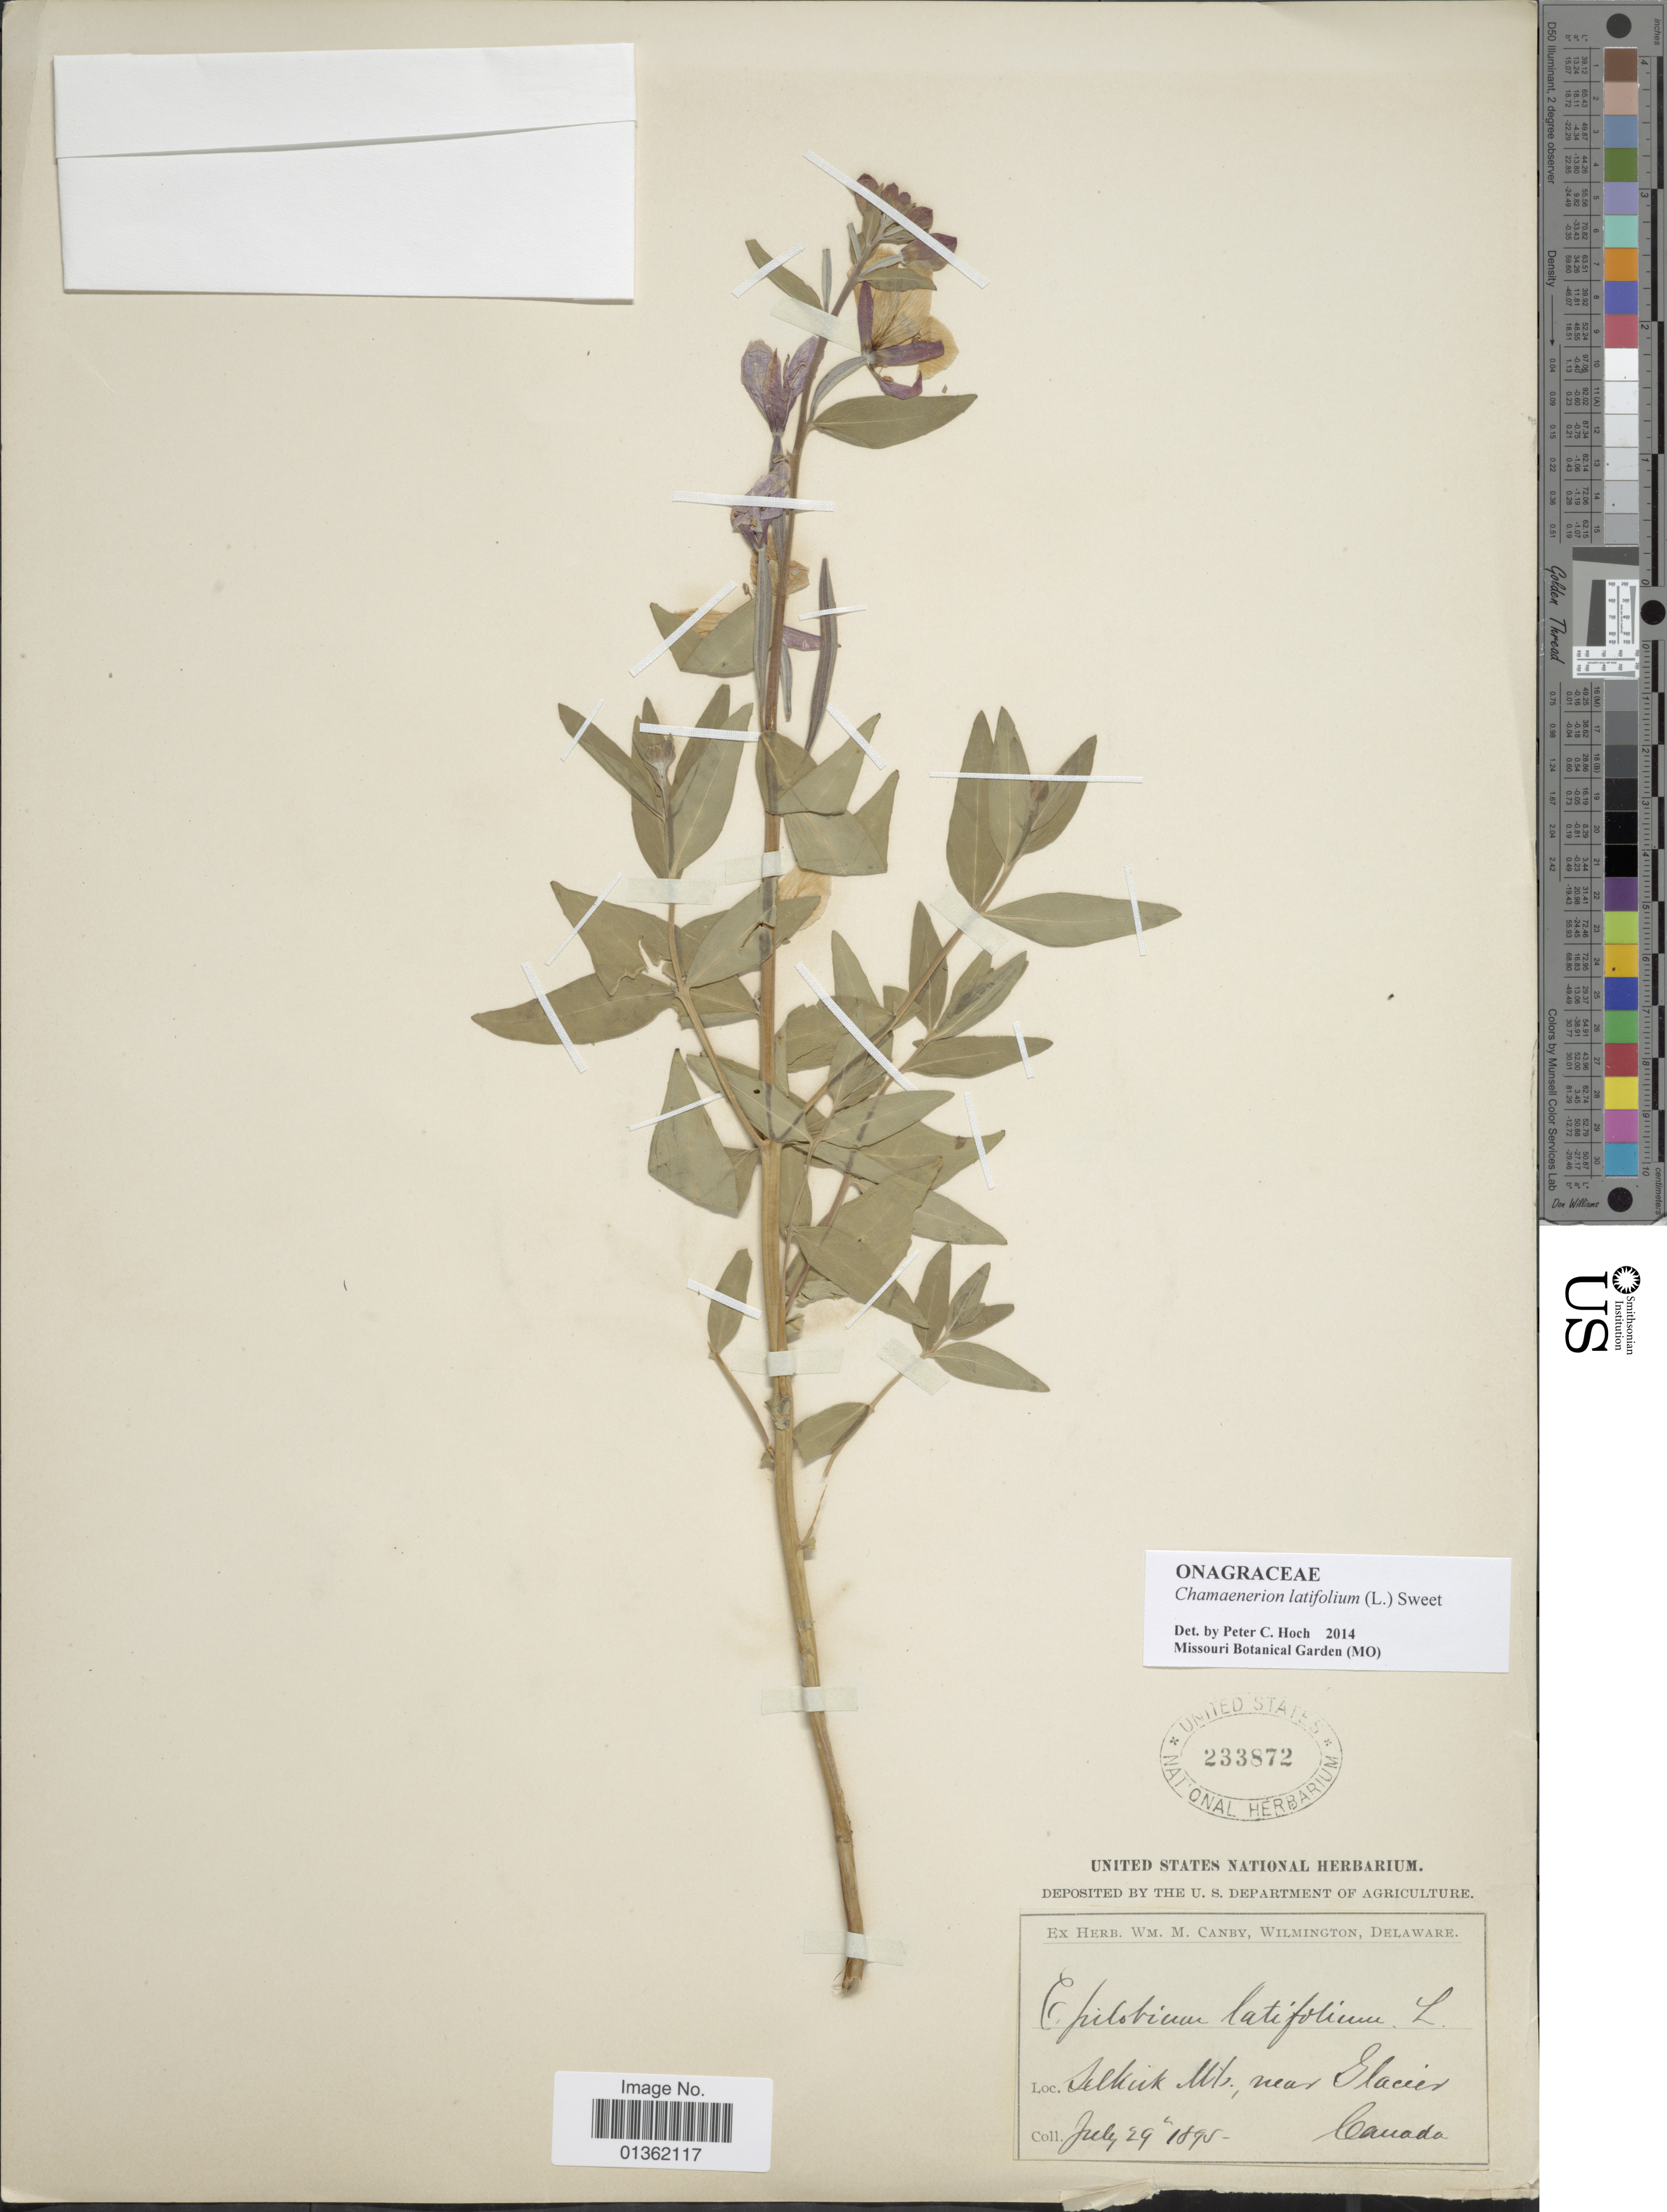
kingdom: Plantae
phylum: Tracheophyta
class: Magnoliopsida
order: Myrtales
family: Onagraceae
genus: Chamaenerion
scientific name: Chamaenerion latifolium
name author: (L.) Th. Fr. & Lange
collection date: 1895-07-29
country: Canada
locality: Selkirk Mts., near Glacier.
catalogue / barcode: US 233872